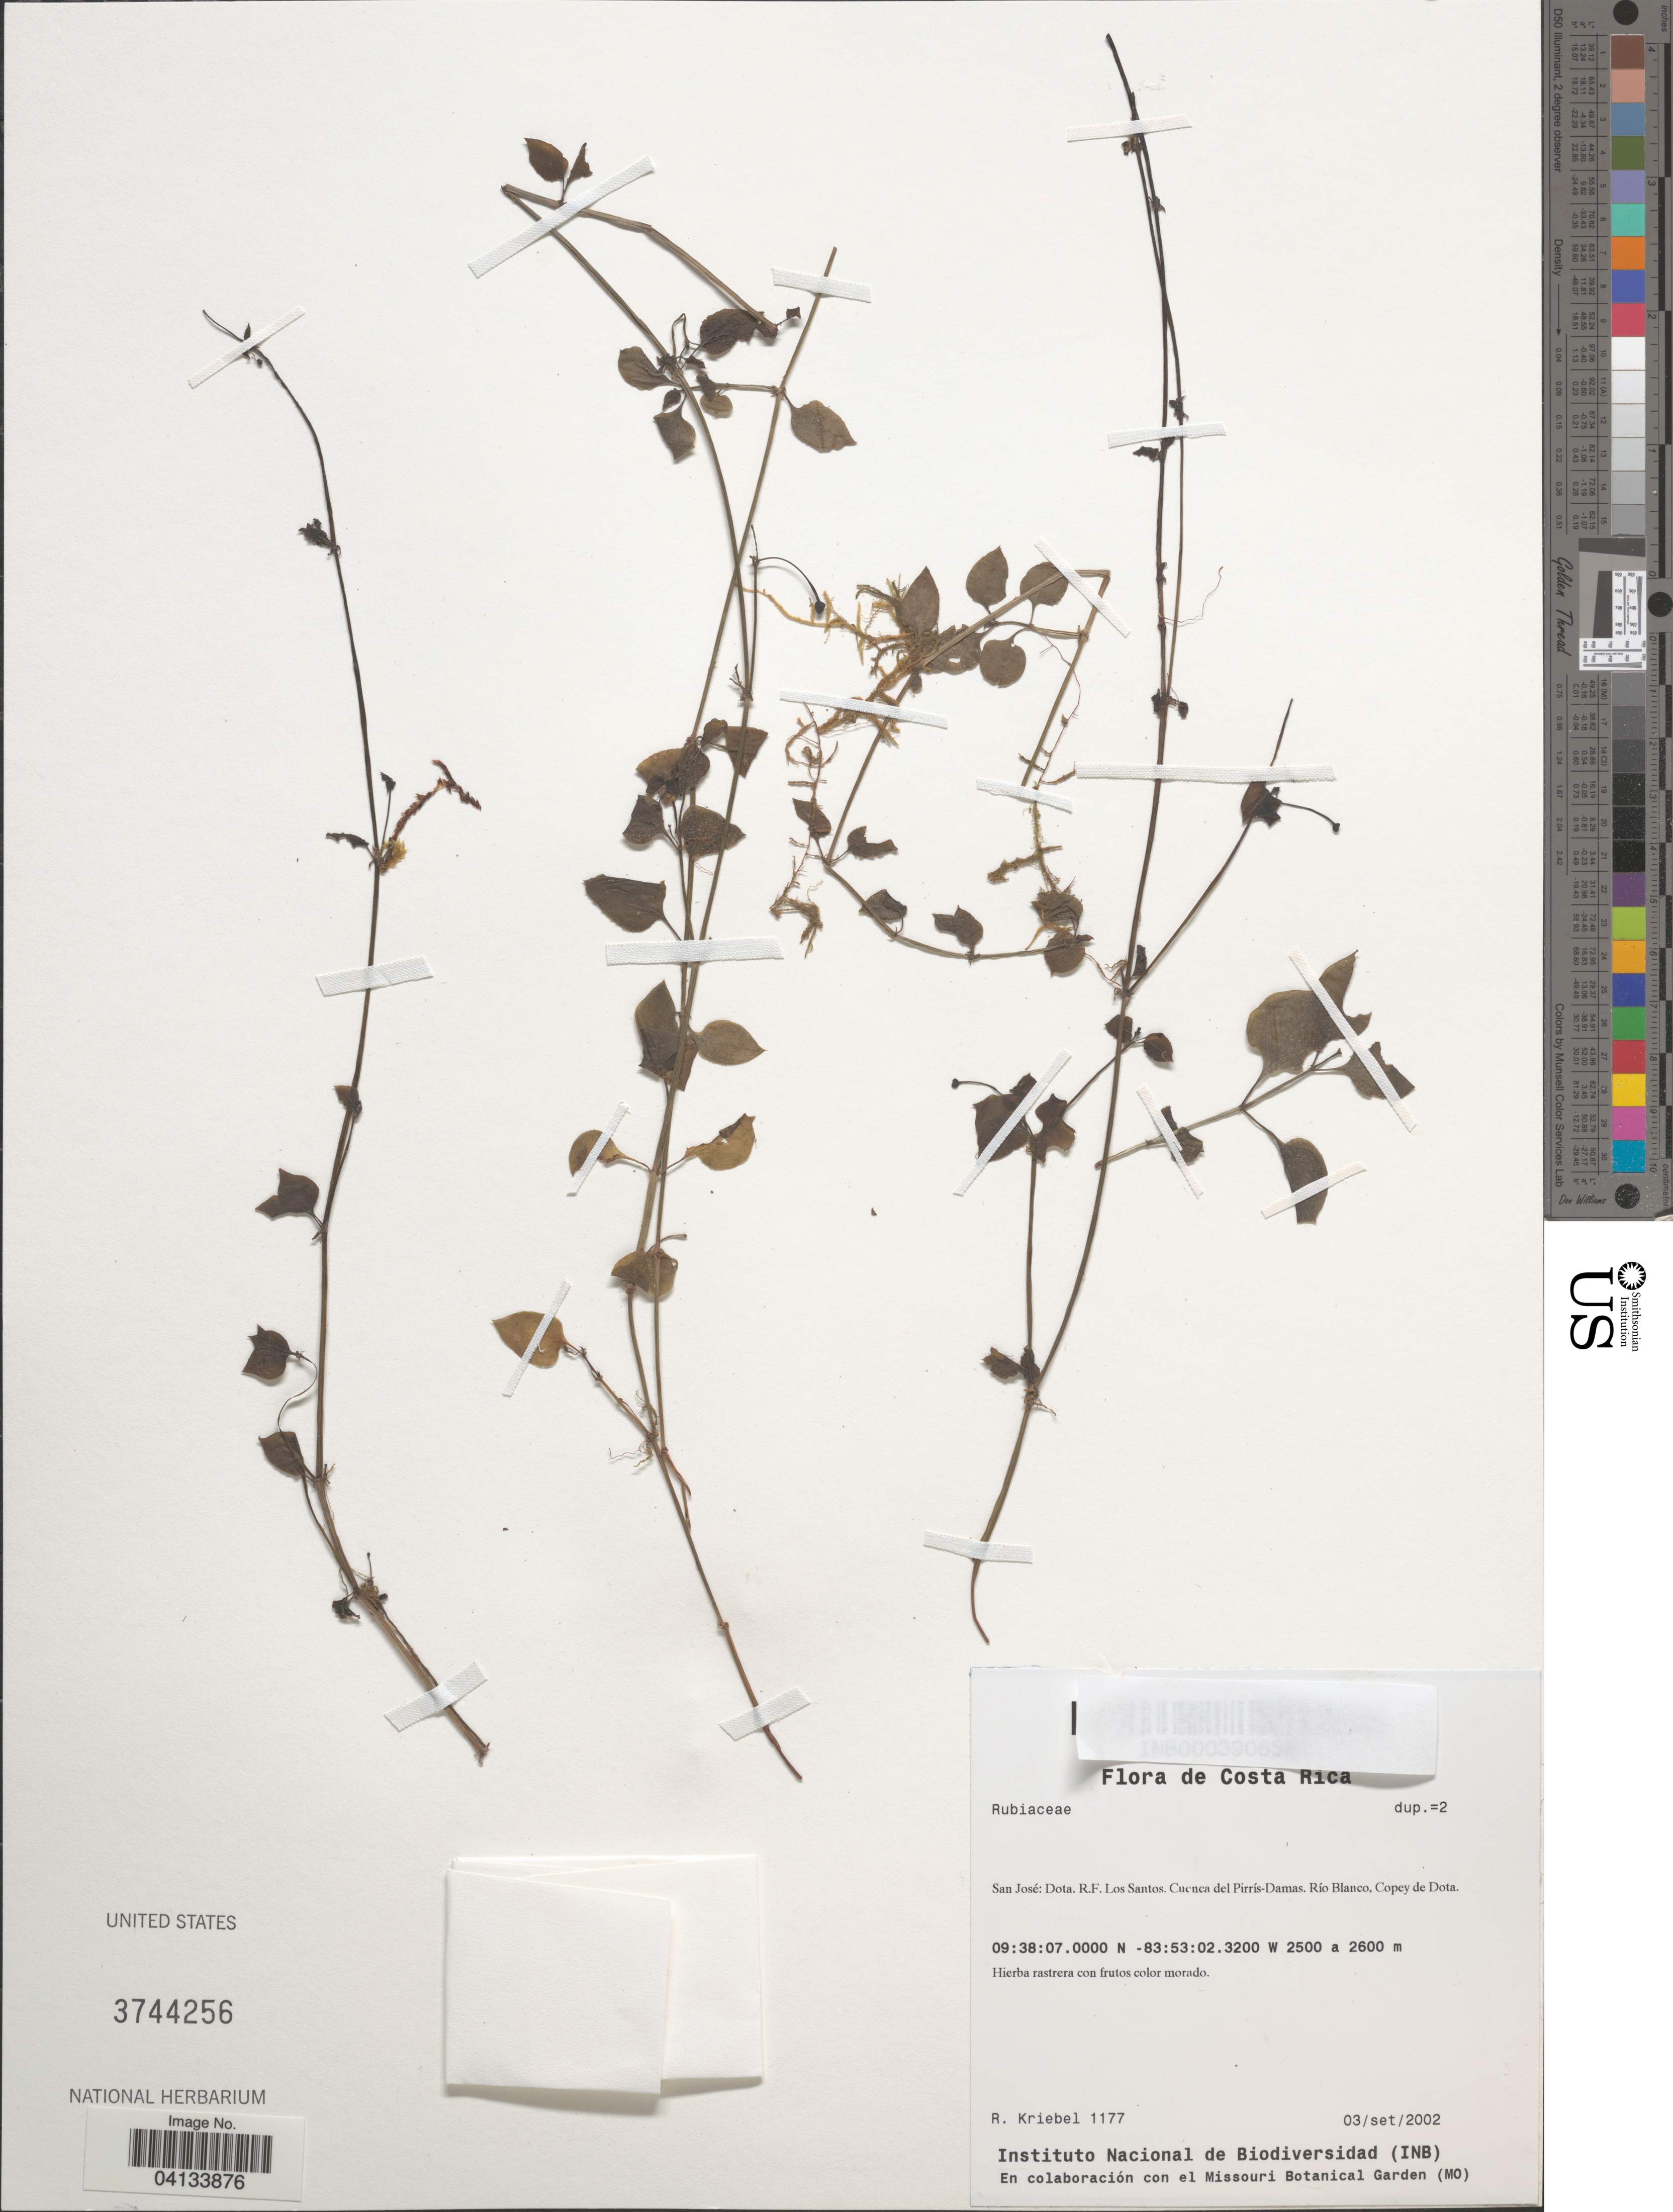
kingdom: Plantae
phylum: Tracheophyta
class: Magnoliopsida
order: Gentianales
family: Rubiaceae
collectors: R. Kriebel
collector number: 1177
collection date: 2002-09-03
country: Costa Rica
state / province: San José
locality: Dota. R.F. Los Santos. Cuenca del Pirrís-Damas. Río Blanco, Copey de Dota.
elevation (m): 2500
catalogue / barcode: US 3744256